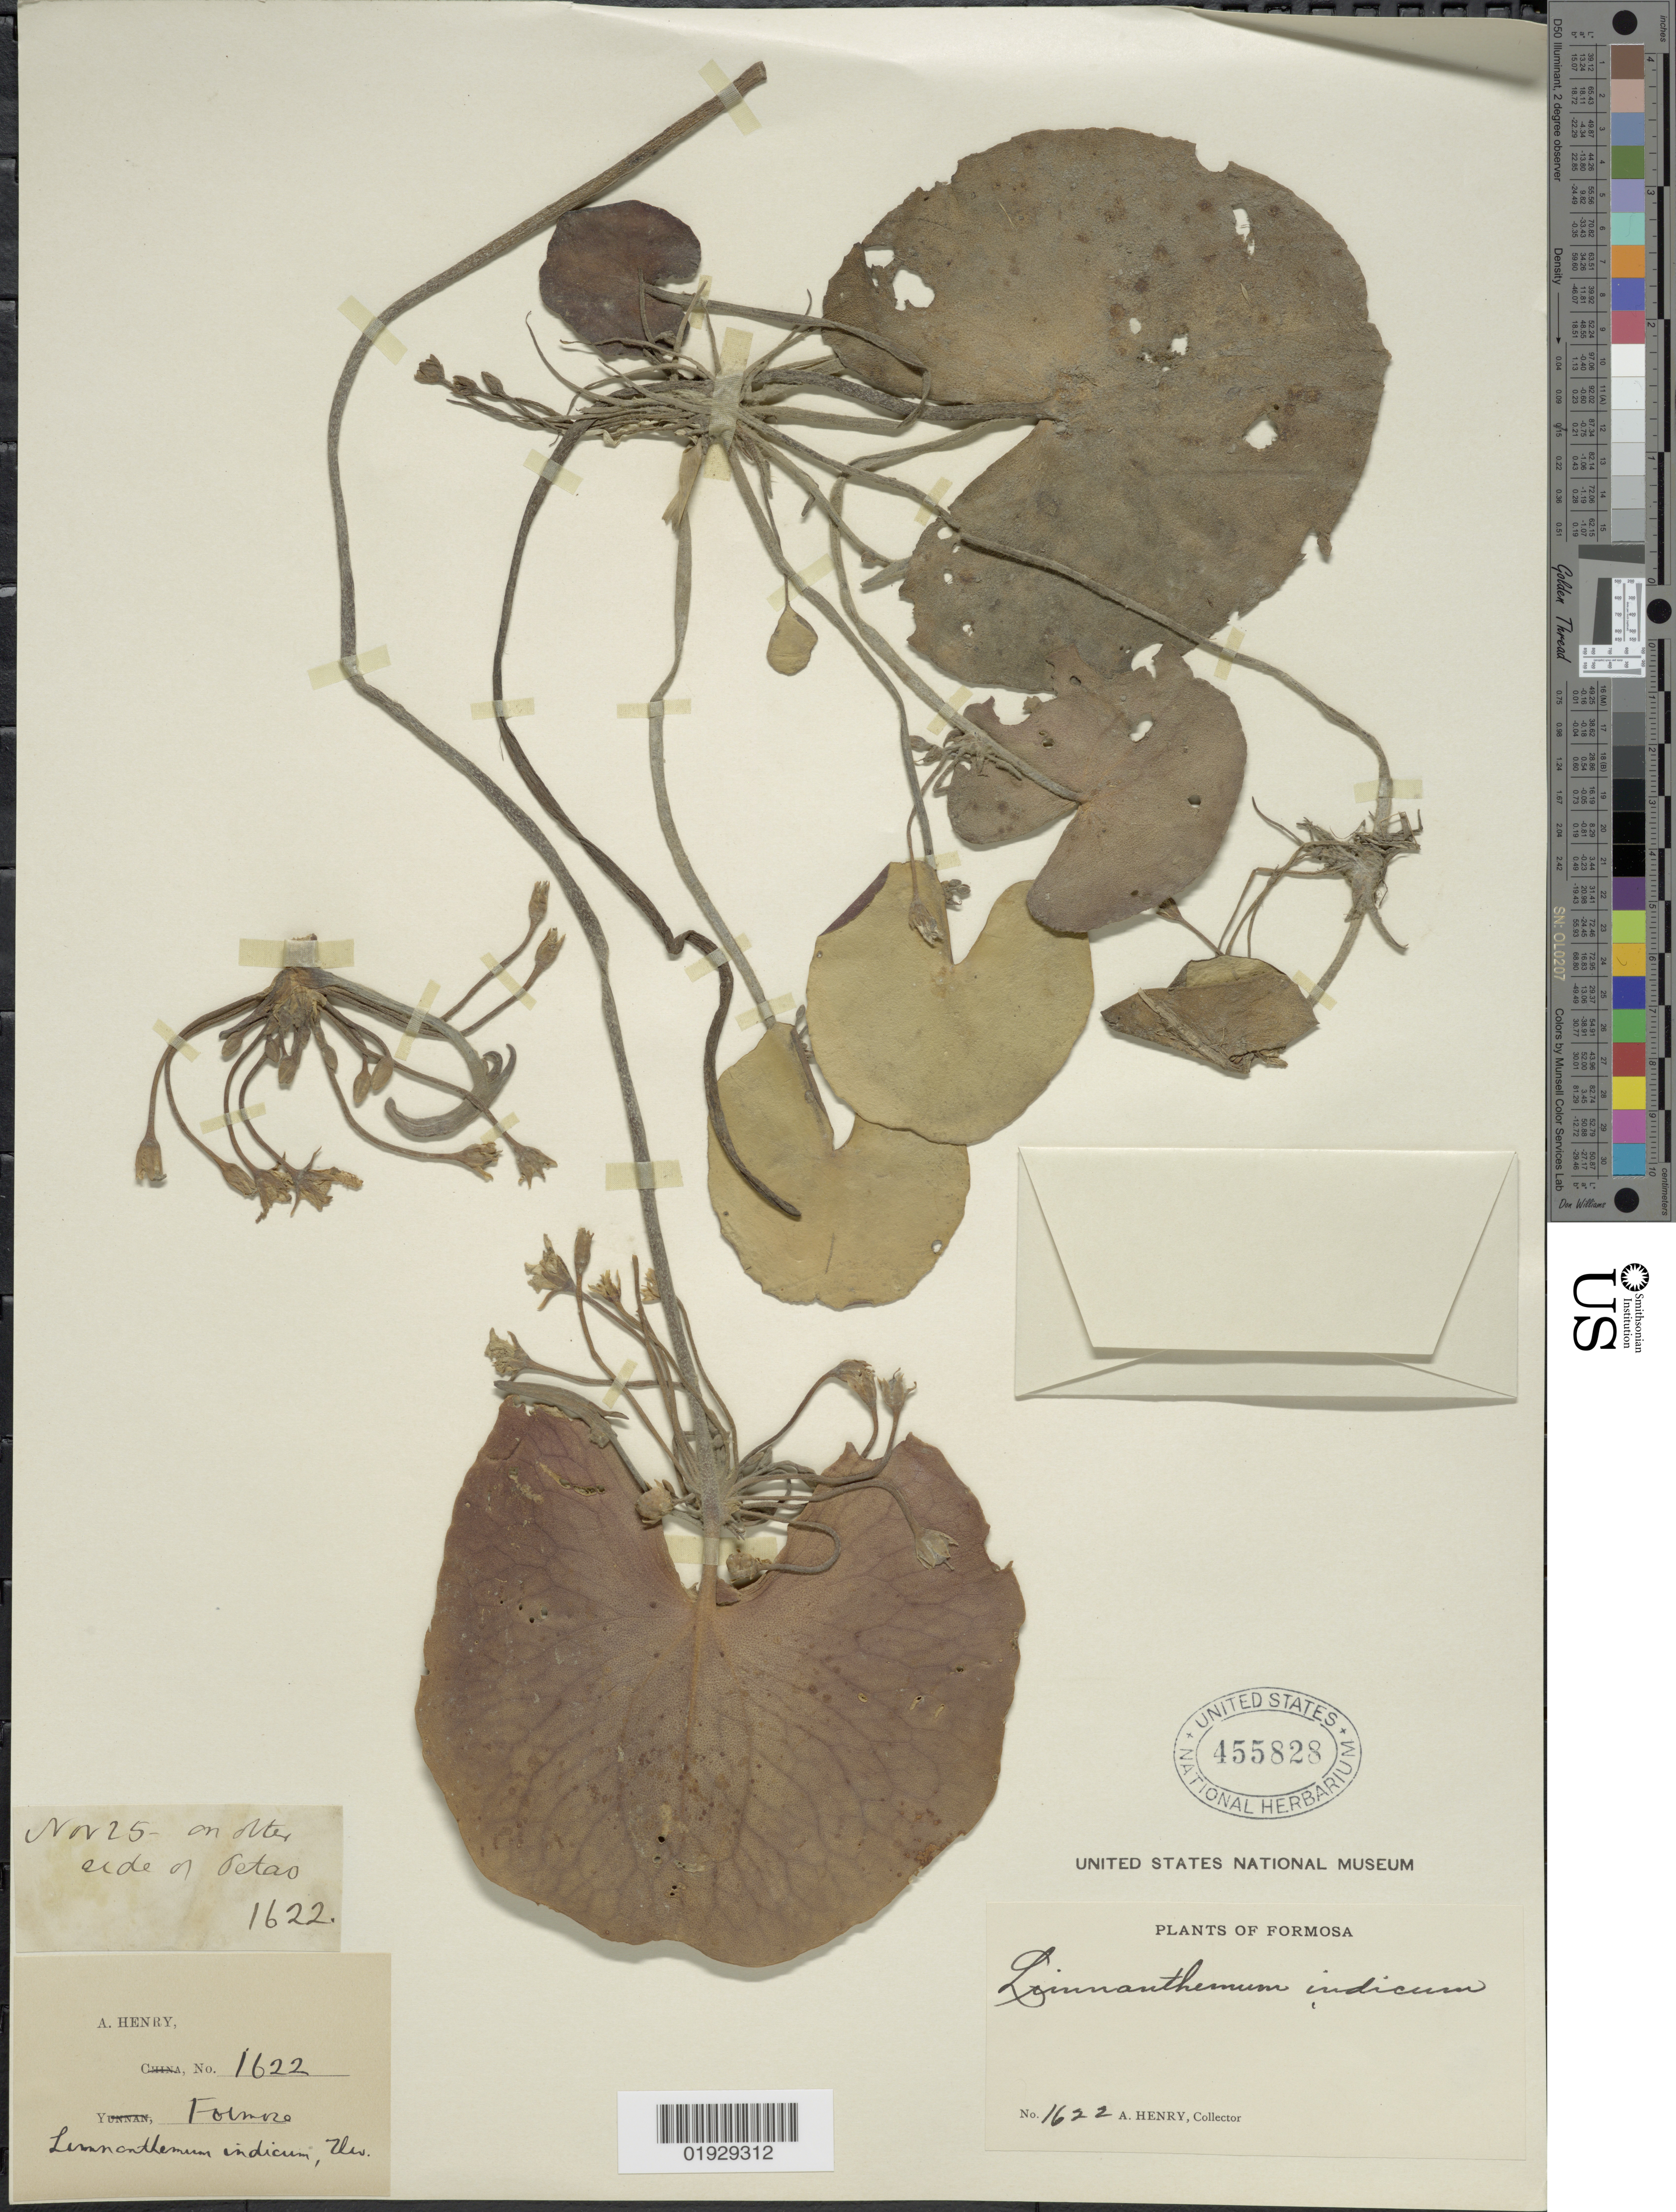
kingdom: Plantae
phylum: Tracheophyta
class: Magnoliopsida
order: Asterales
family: Menyanthaceae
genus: Nymphoides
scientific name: Nymphoides indica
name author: (L.) Kuntze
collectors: A. Henry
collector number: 1622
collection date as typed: Transcribed d/m/y: /11/25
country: Taiwan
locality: On other side of Petas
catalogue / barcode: US 455828